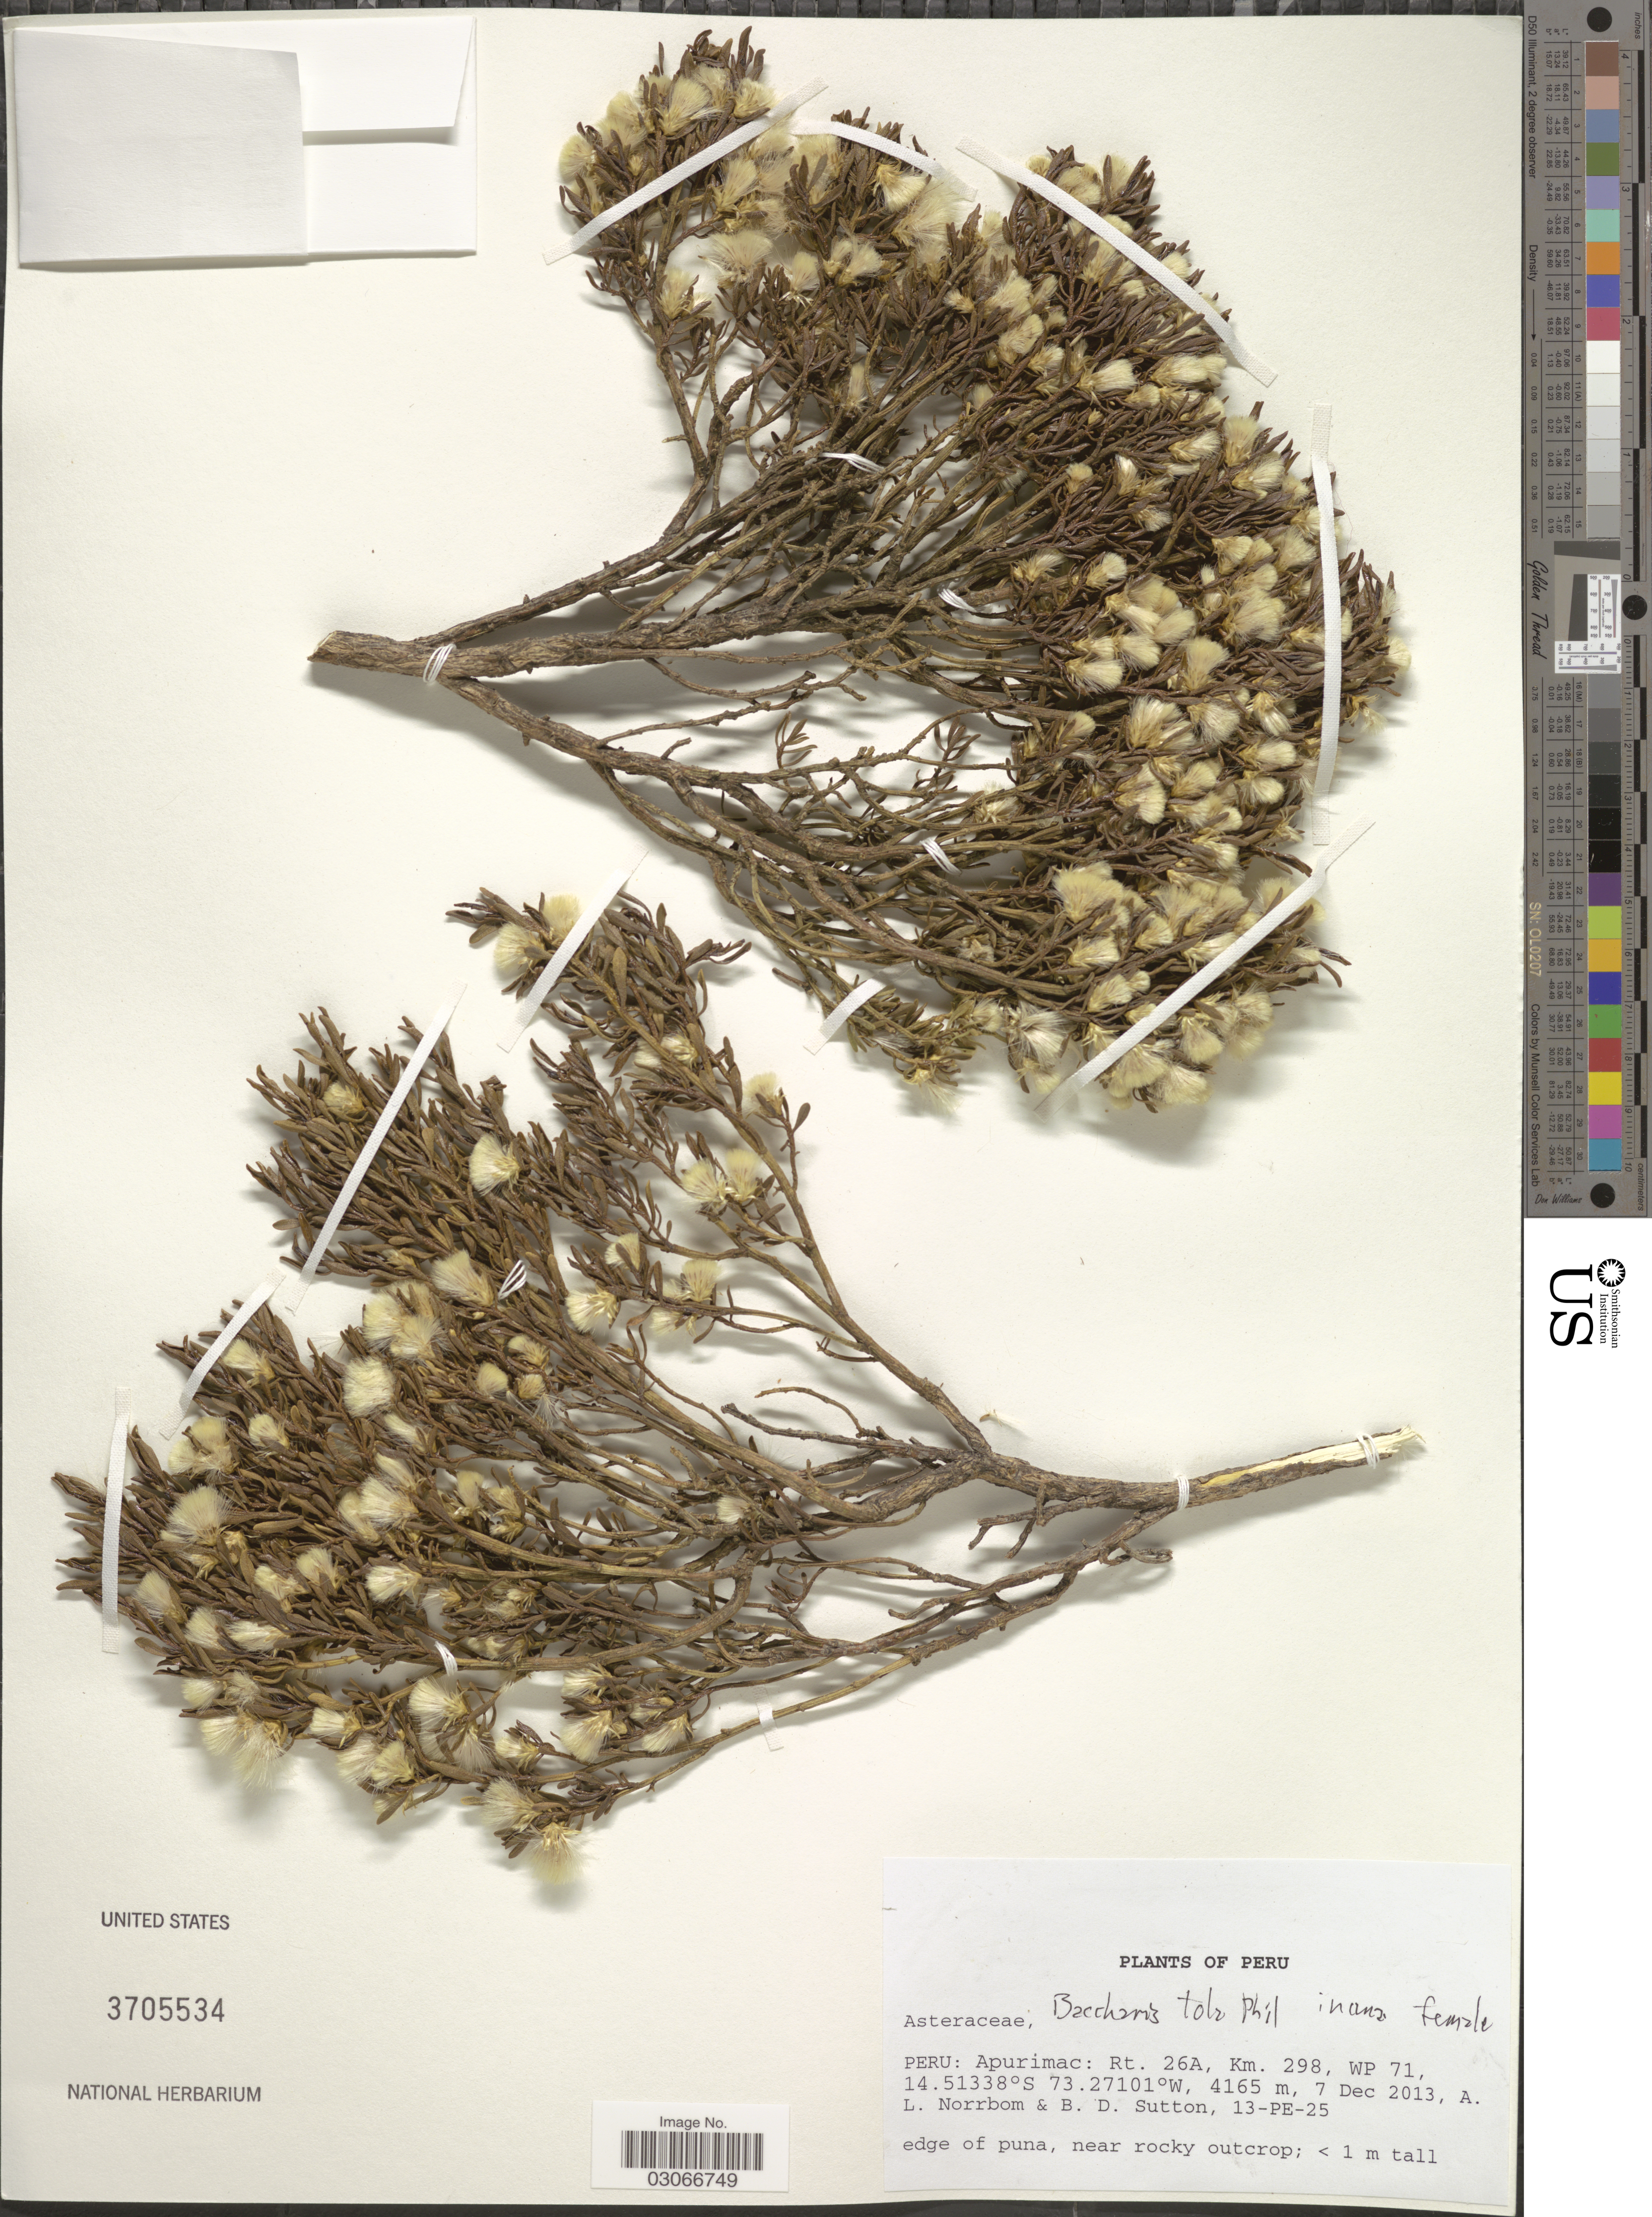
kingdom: Plantae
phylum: Tracheophyta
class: Magnoliopsida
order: Asterales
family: Asteraceae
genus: Baccharis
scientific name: Baccharis tola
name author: Phil.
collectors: A. L. Norrbom & B. Sutton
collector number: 13-PE-25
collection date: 2013-12-07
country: Peru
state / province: Apurímac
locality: Rt. 26A, Km. 298, WP 71.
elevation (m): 4165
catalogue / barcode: US 3705534